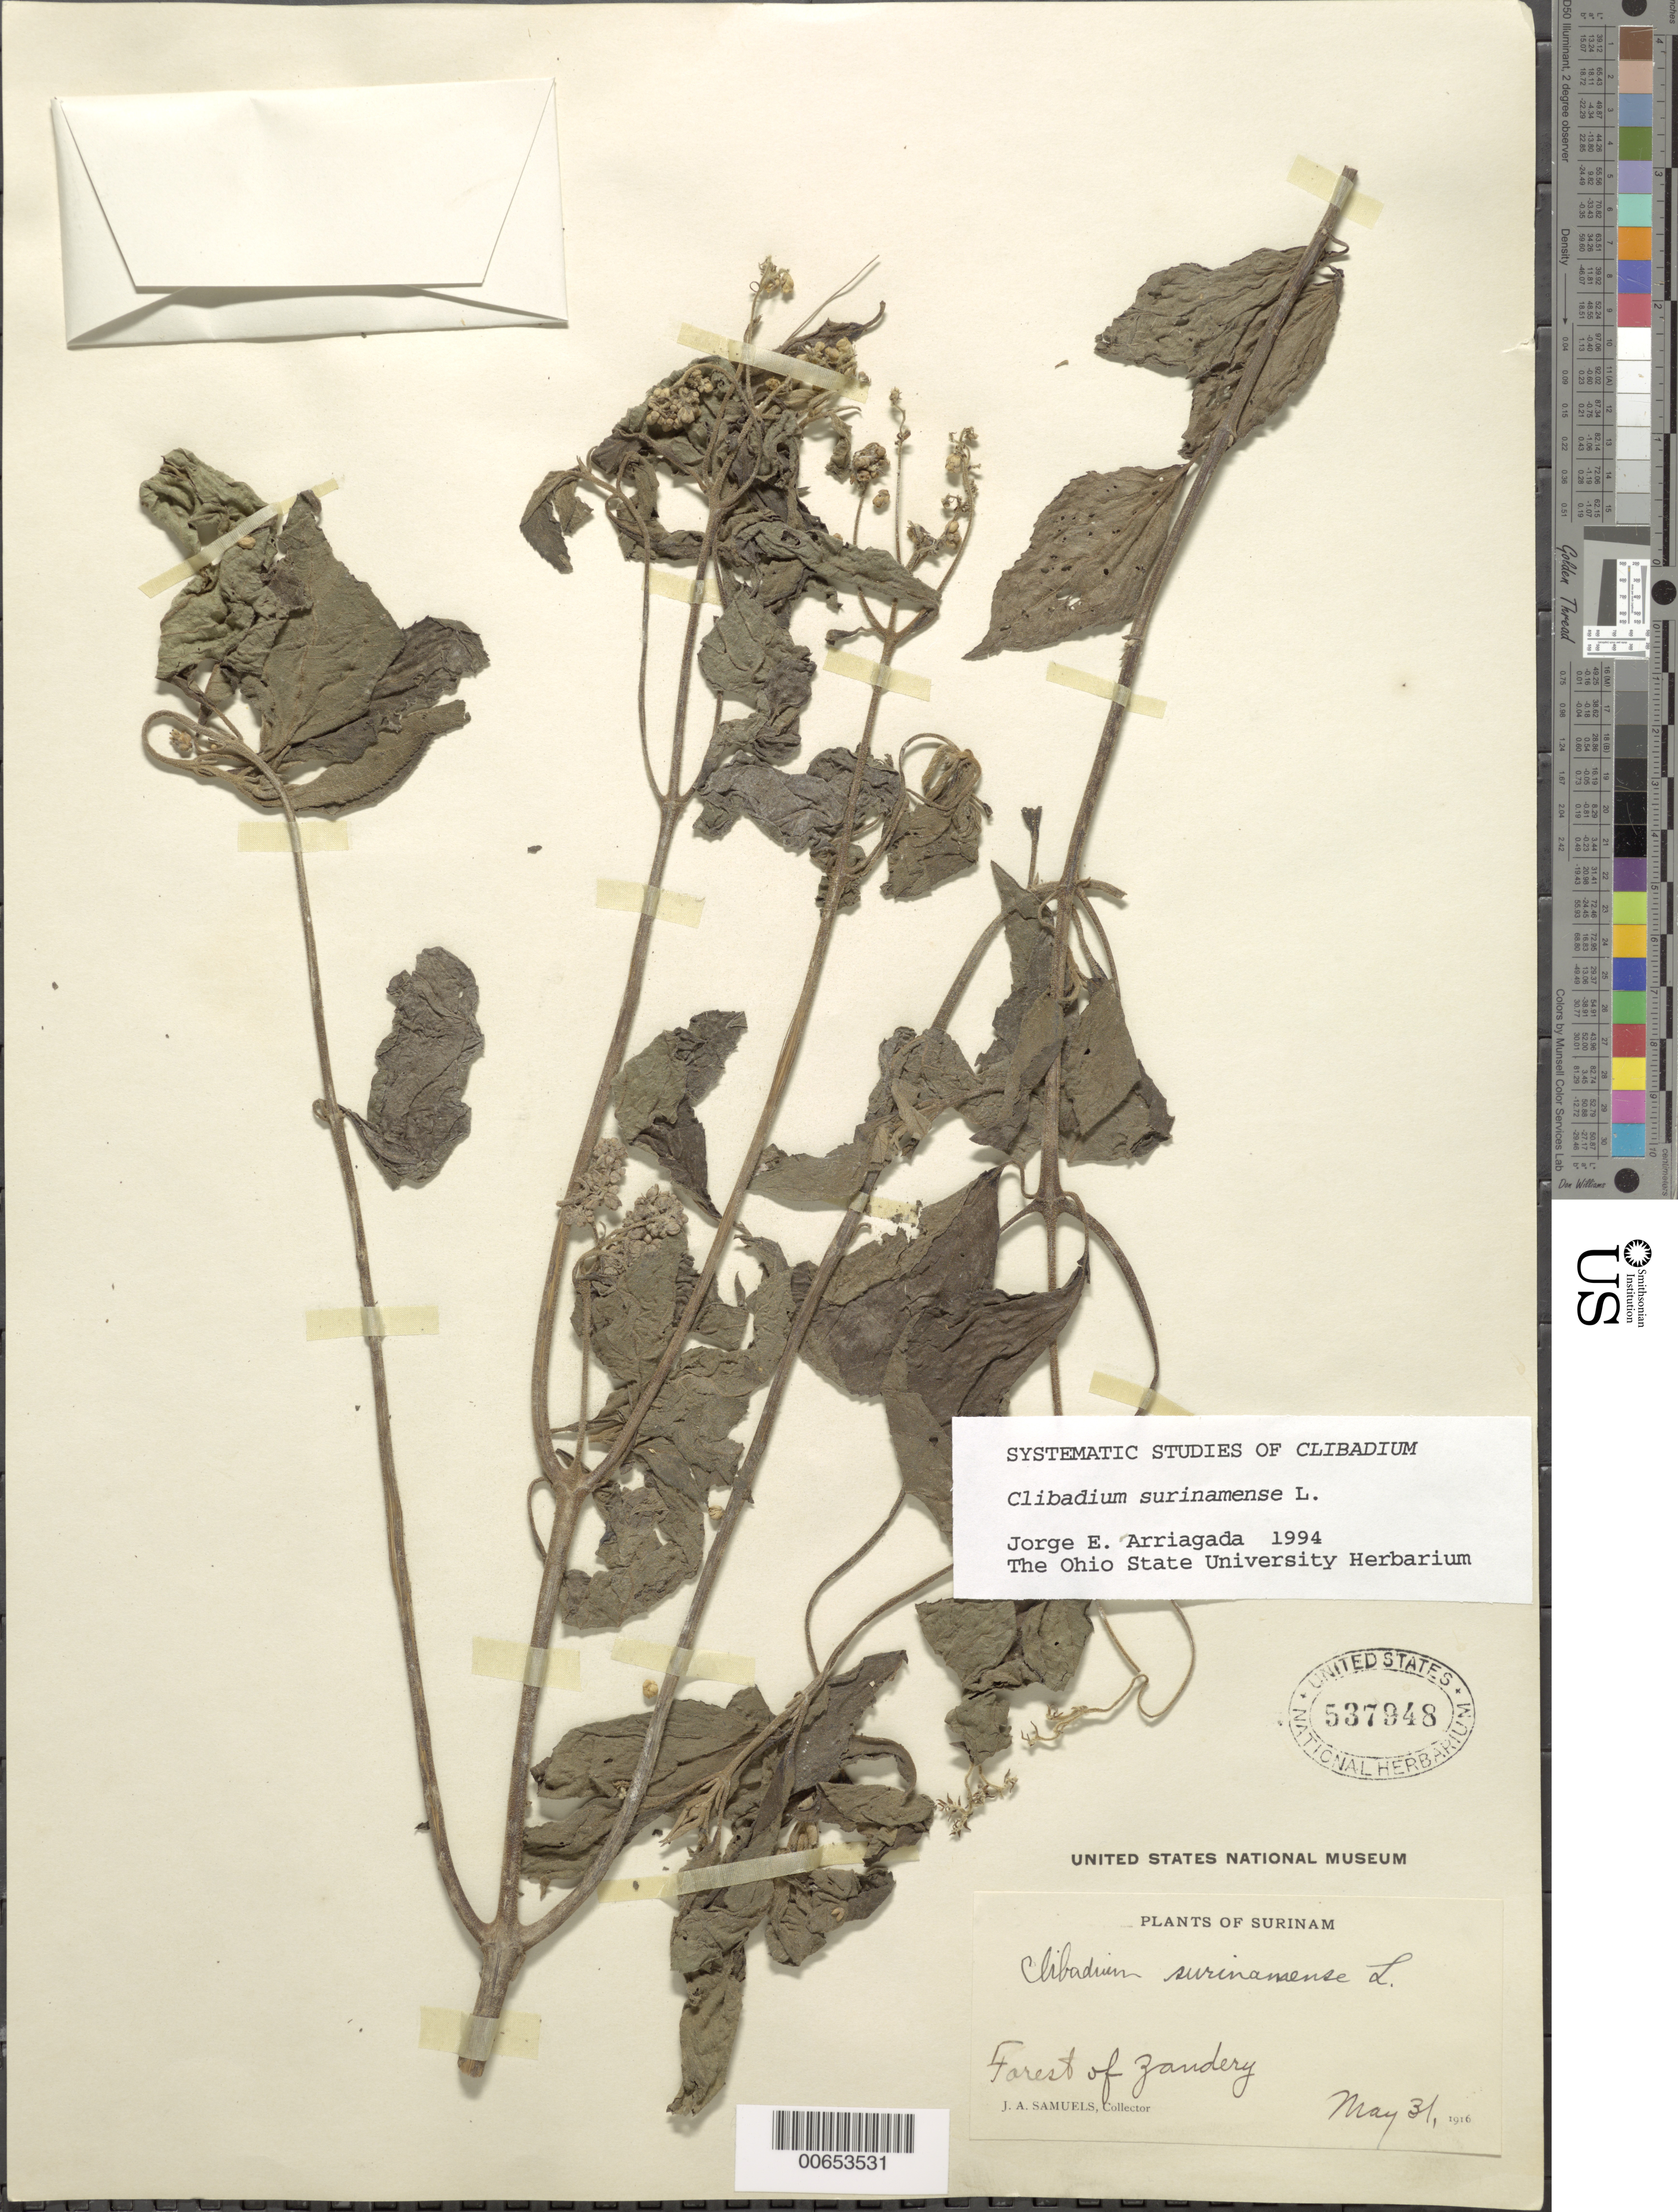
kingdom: Plantae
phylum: Tracheophyta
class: Magnoliopsida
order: Asterales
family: Asteraceae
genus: Clibadium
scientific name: Clibadium surinamense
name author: L.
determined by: Arriagada, J. E.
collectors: J. A. Samuels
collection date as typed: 31-May-16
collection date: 1916-05-31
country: Suriname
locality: Zanderij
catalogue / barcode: US 537948